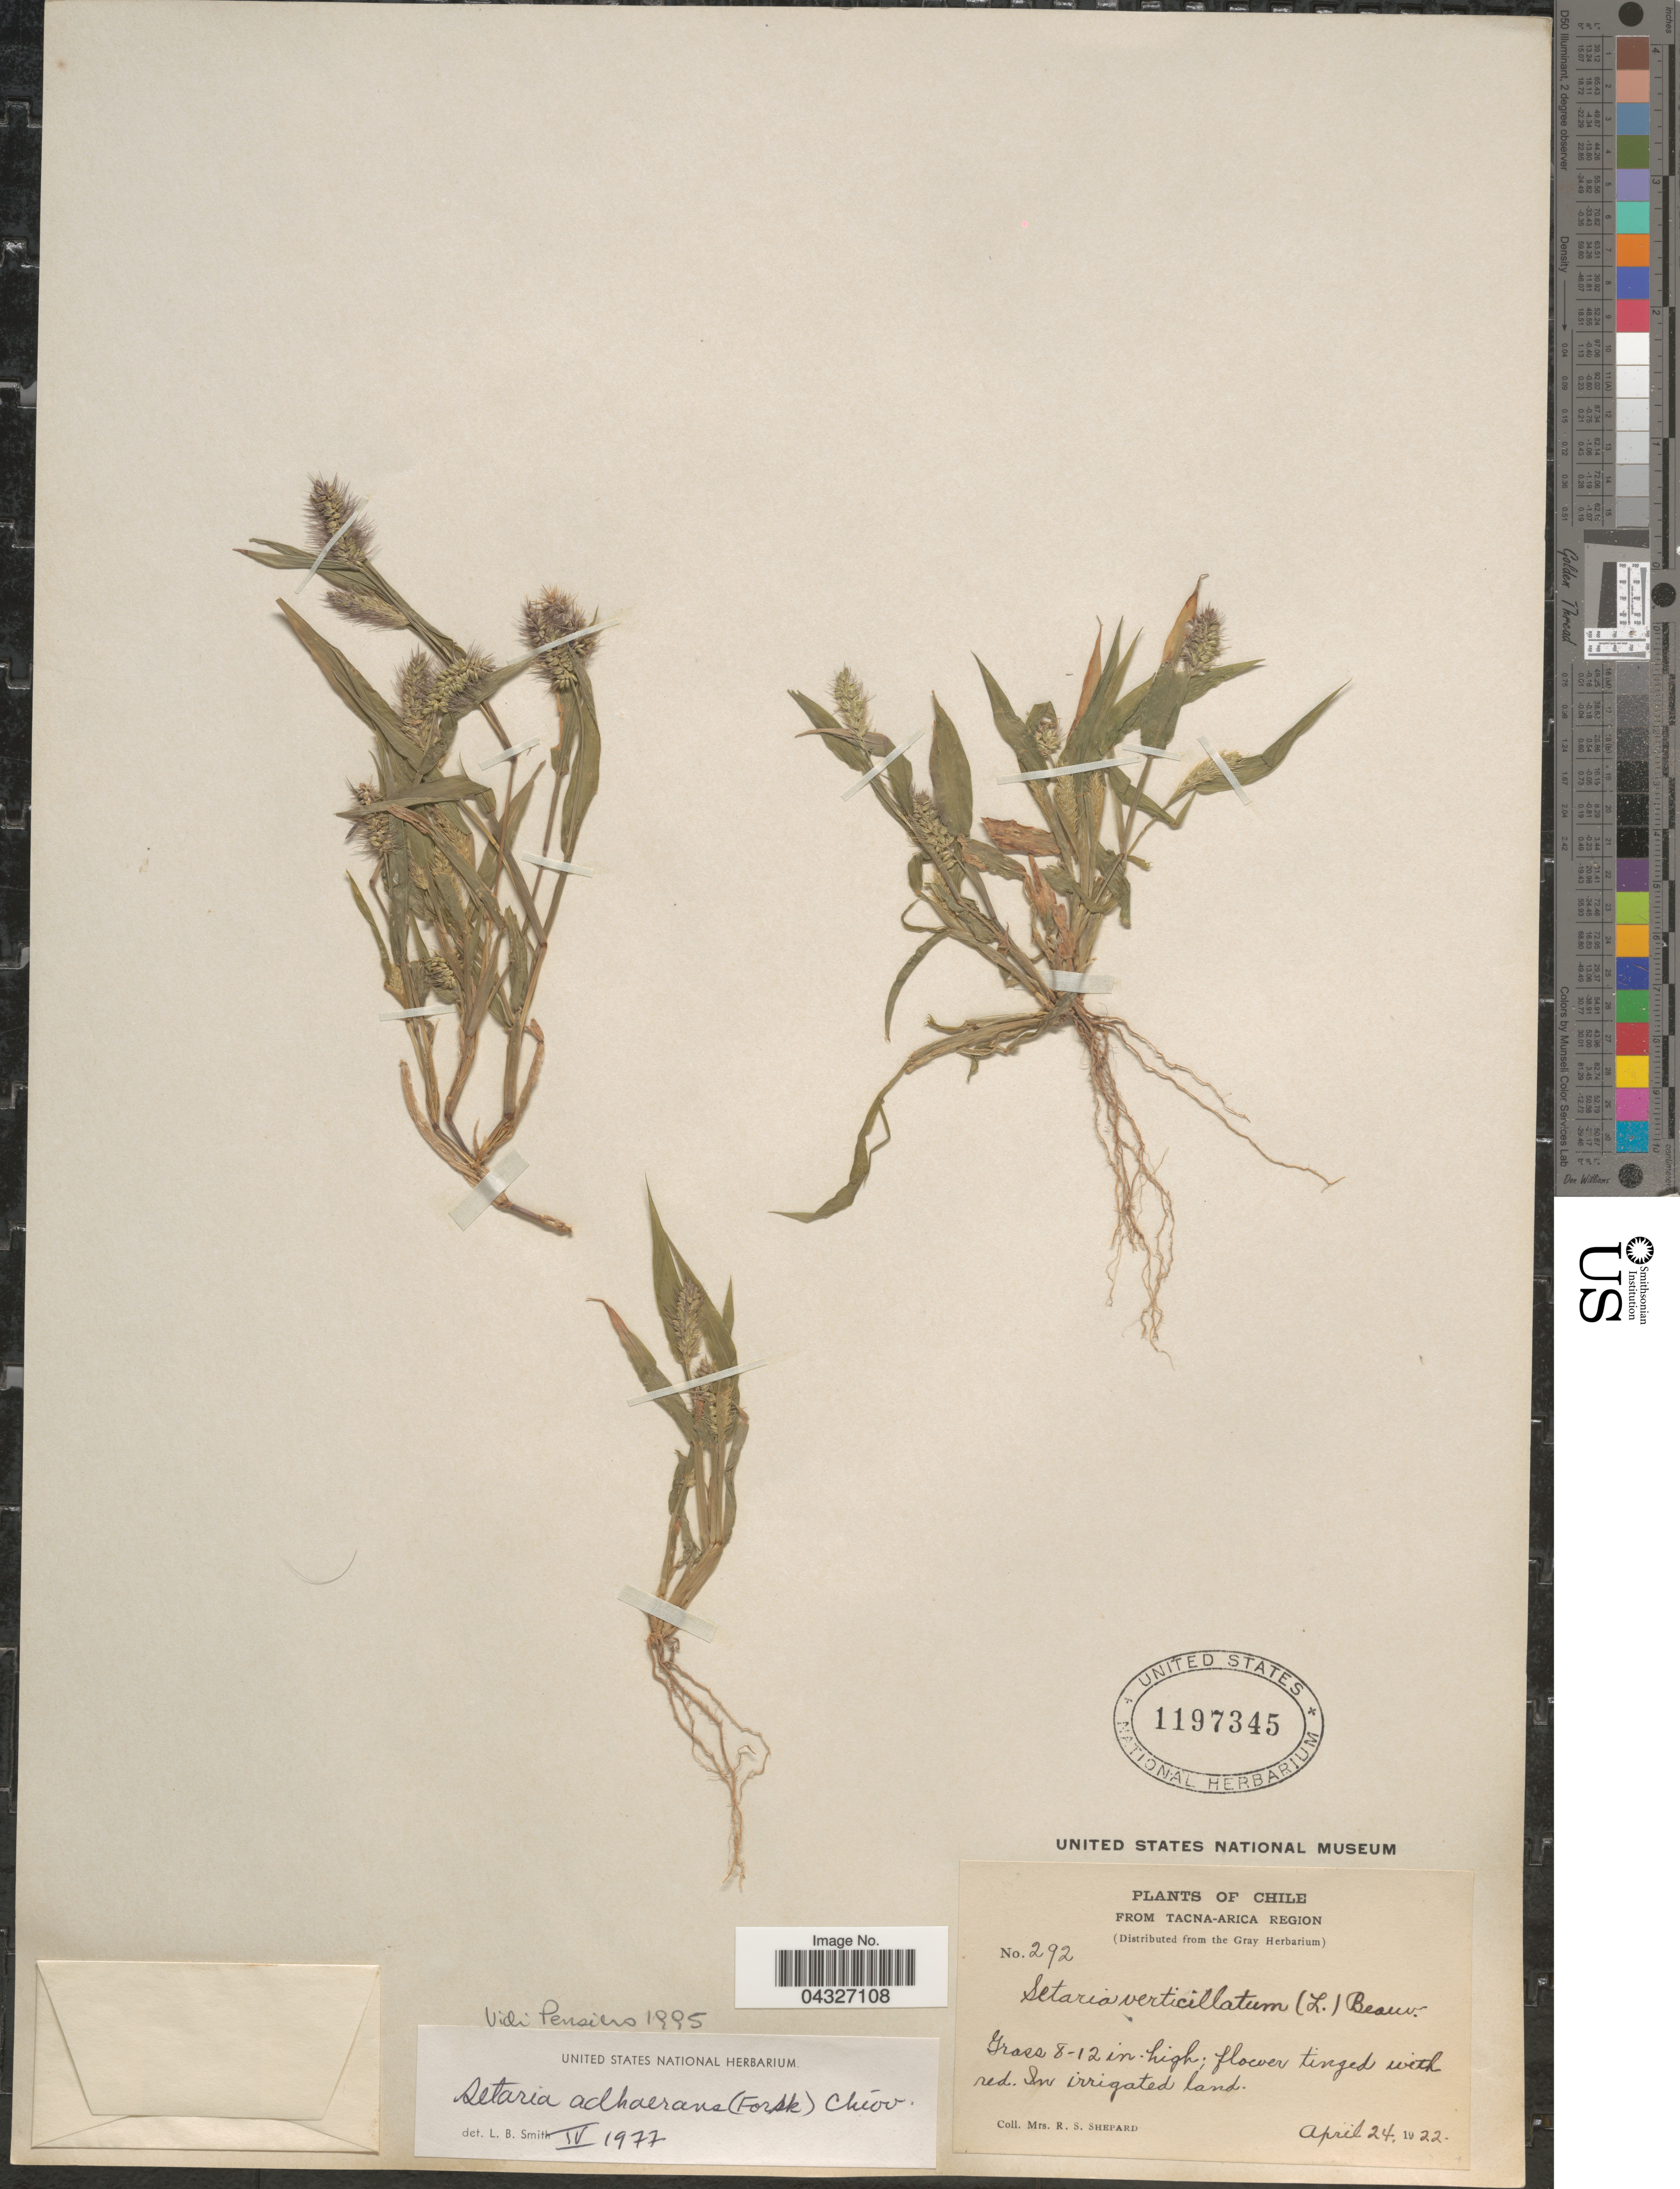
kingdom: Plantae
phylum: Tracheophyta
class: Liliopsida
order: Poales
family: Poaceae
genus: Setaria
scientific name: Setaria adhaerens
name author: (Forssk.) Chiov.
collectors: R. Shepard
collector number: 292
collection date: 1922-04-24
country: Chile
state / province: Arica y Parinacota (XV)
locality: Tacna-Arica Region.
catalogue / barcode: US 1197345